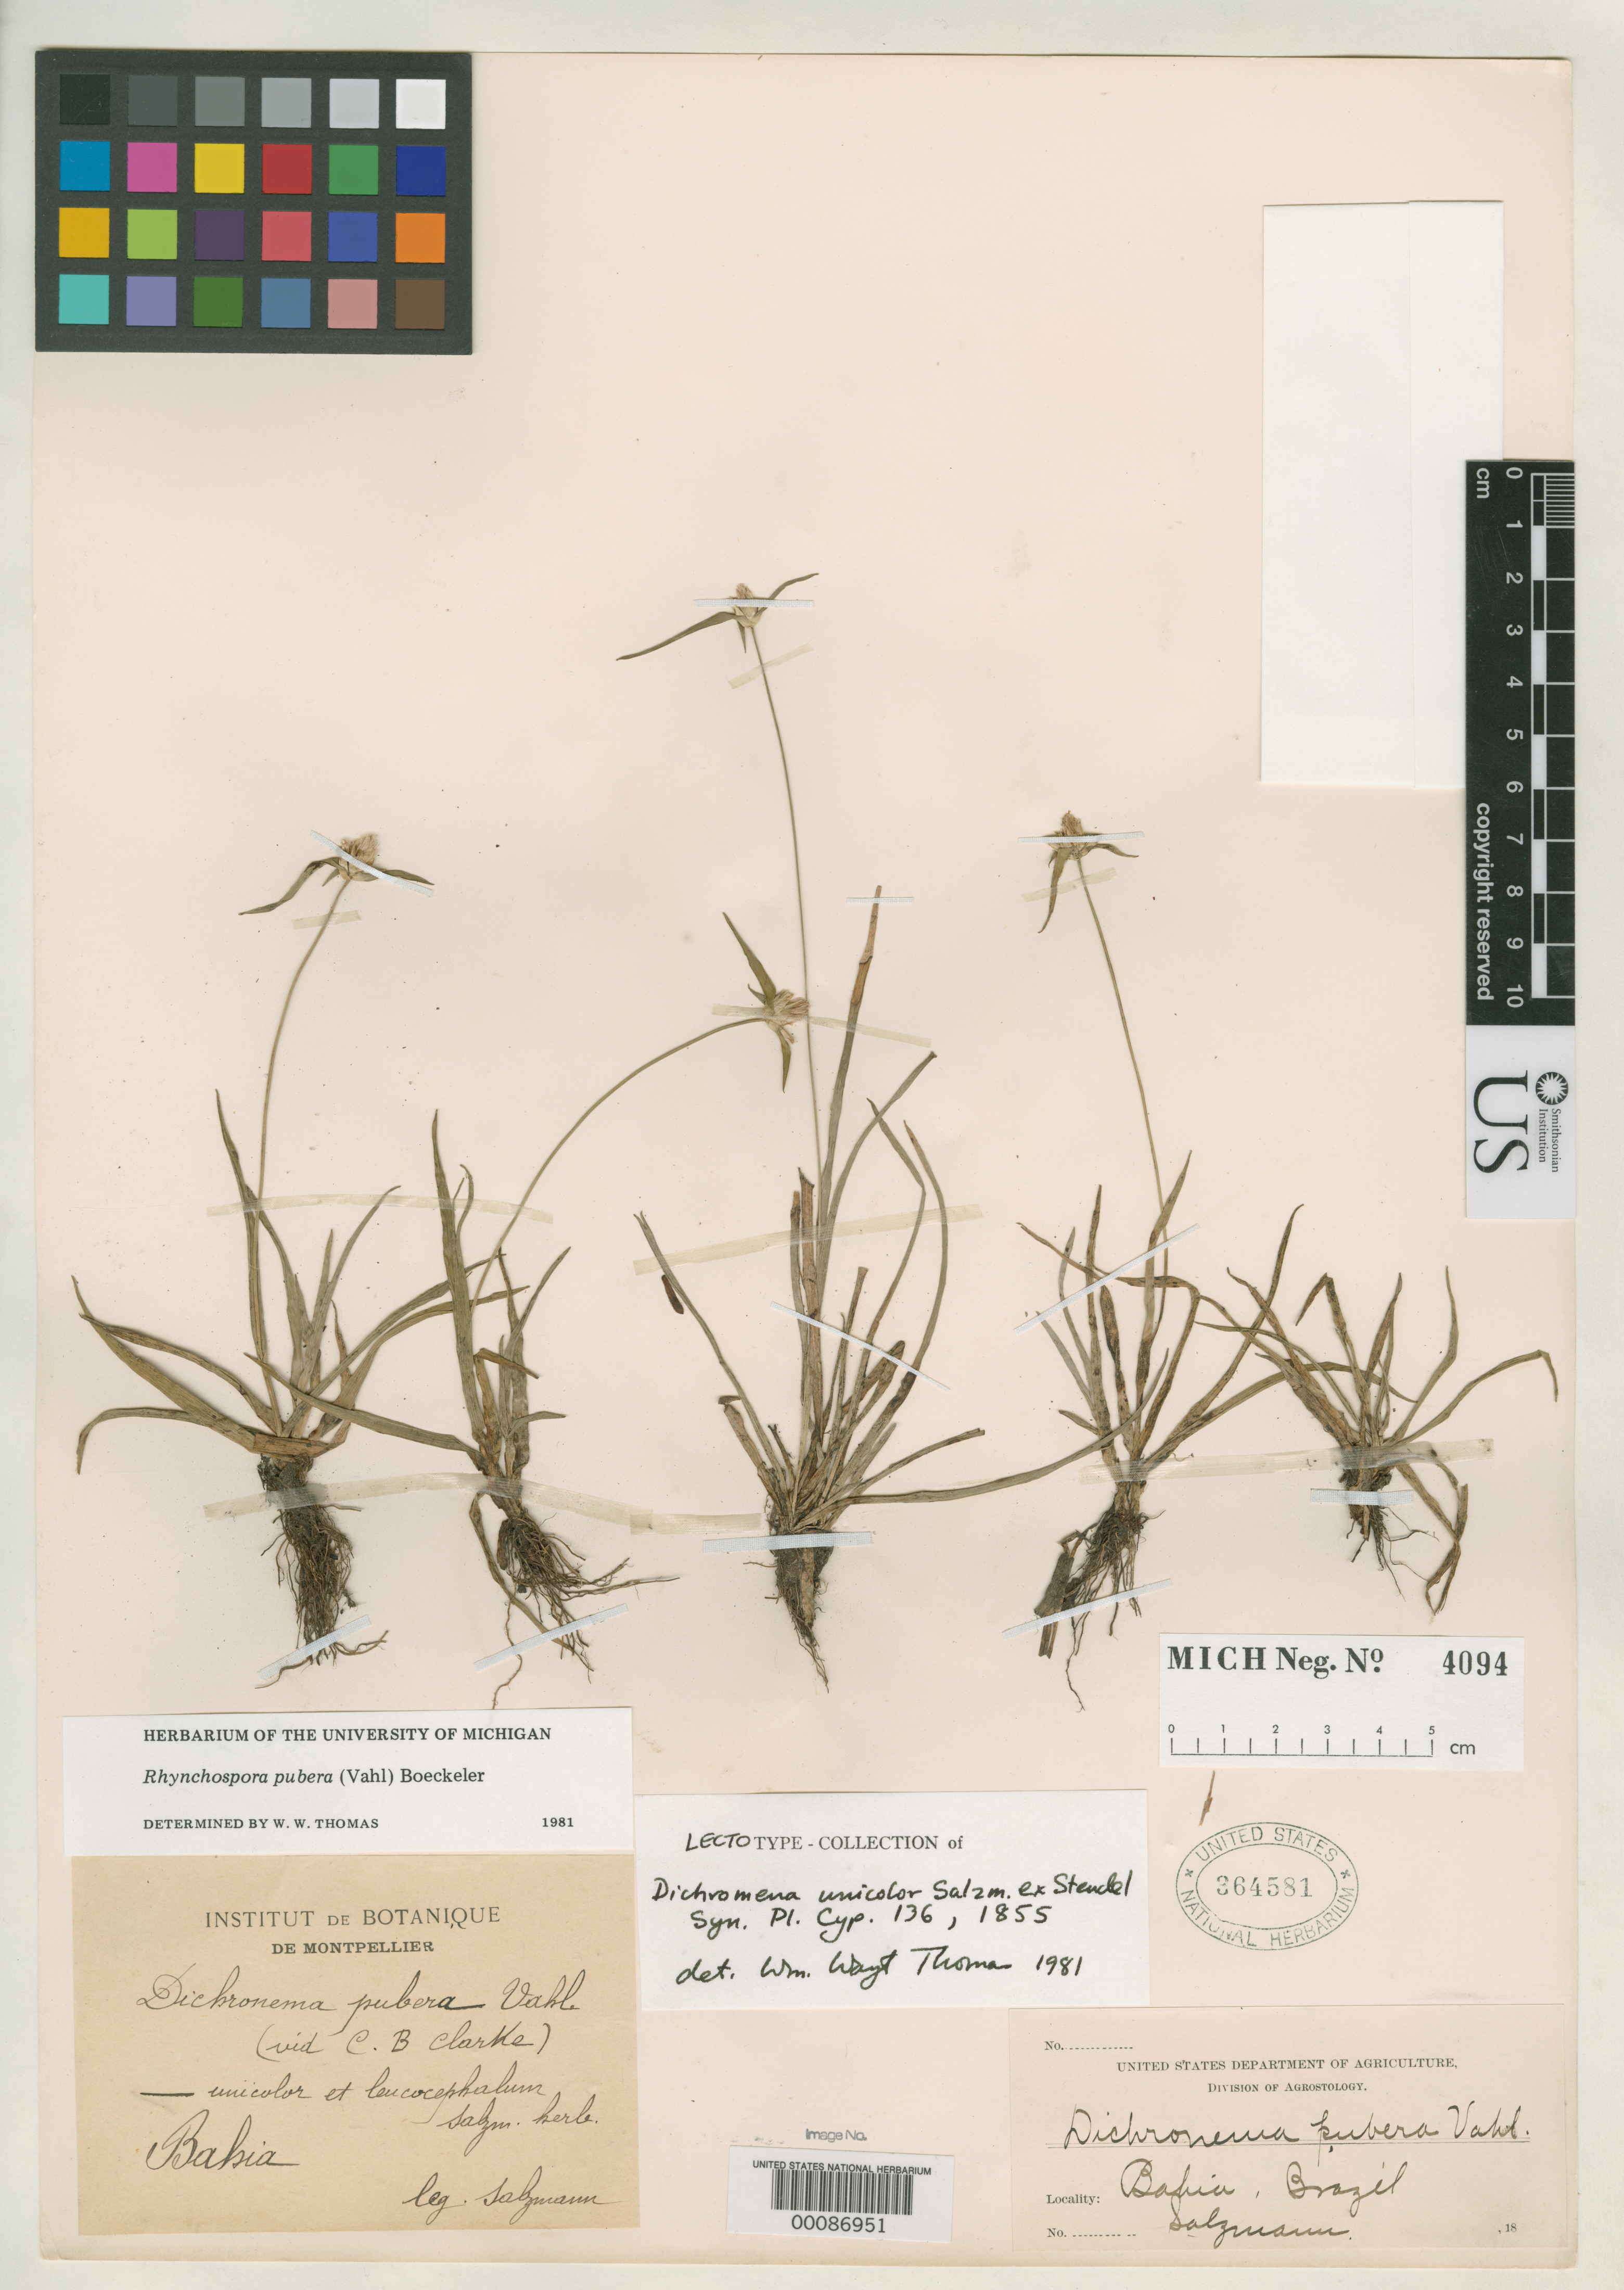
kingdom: Plantae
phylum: Tracheophyta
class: Liliopsida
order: Poales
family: Cyperaceae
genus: Dichromena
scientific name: Dichromena unicolor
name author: Salzm. ex Steud.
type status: Lectotype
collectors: P. Salzmann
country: Brazil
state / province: Bahia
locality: North of Esplanda city on road to Jaquera.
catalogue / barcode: US 364581